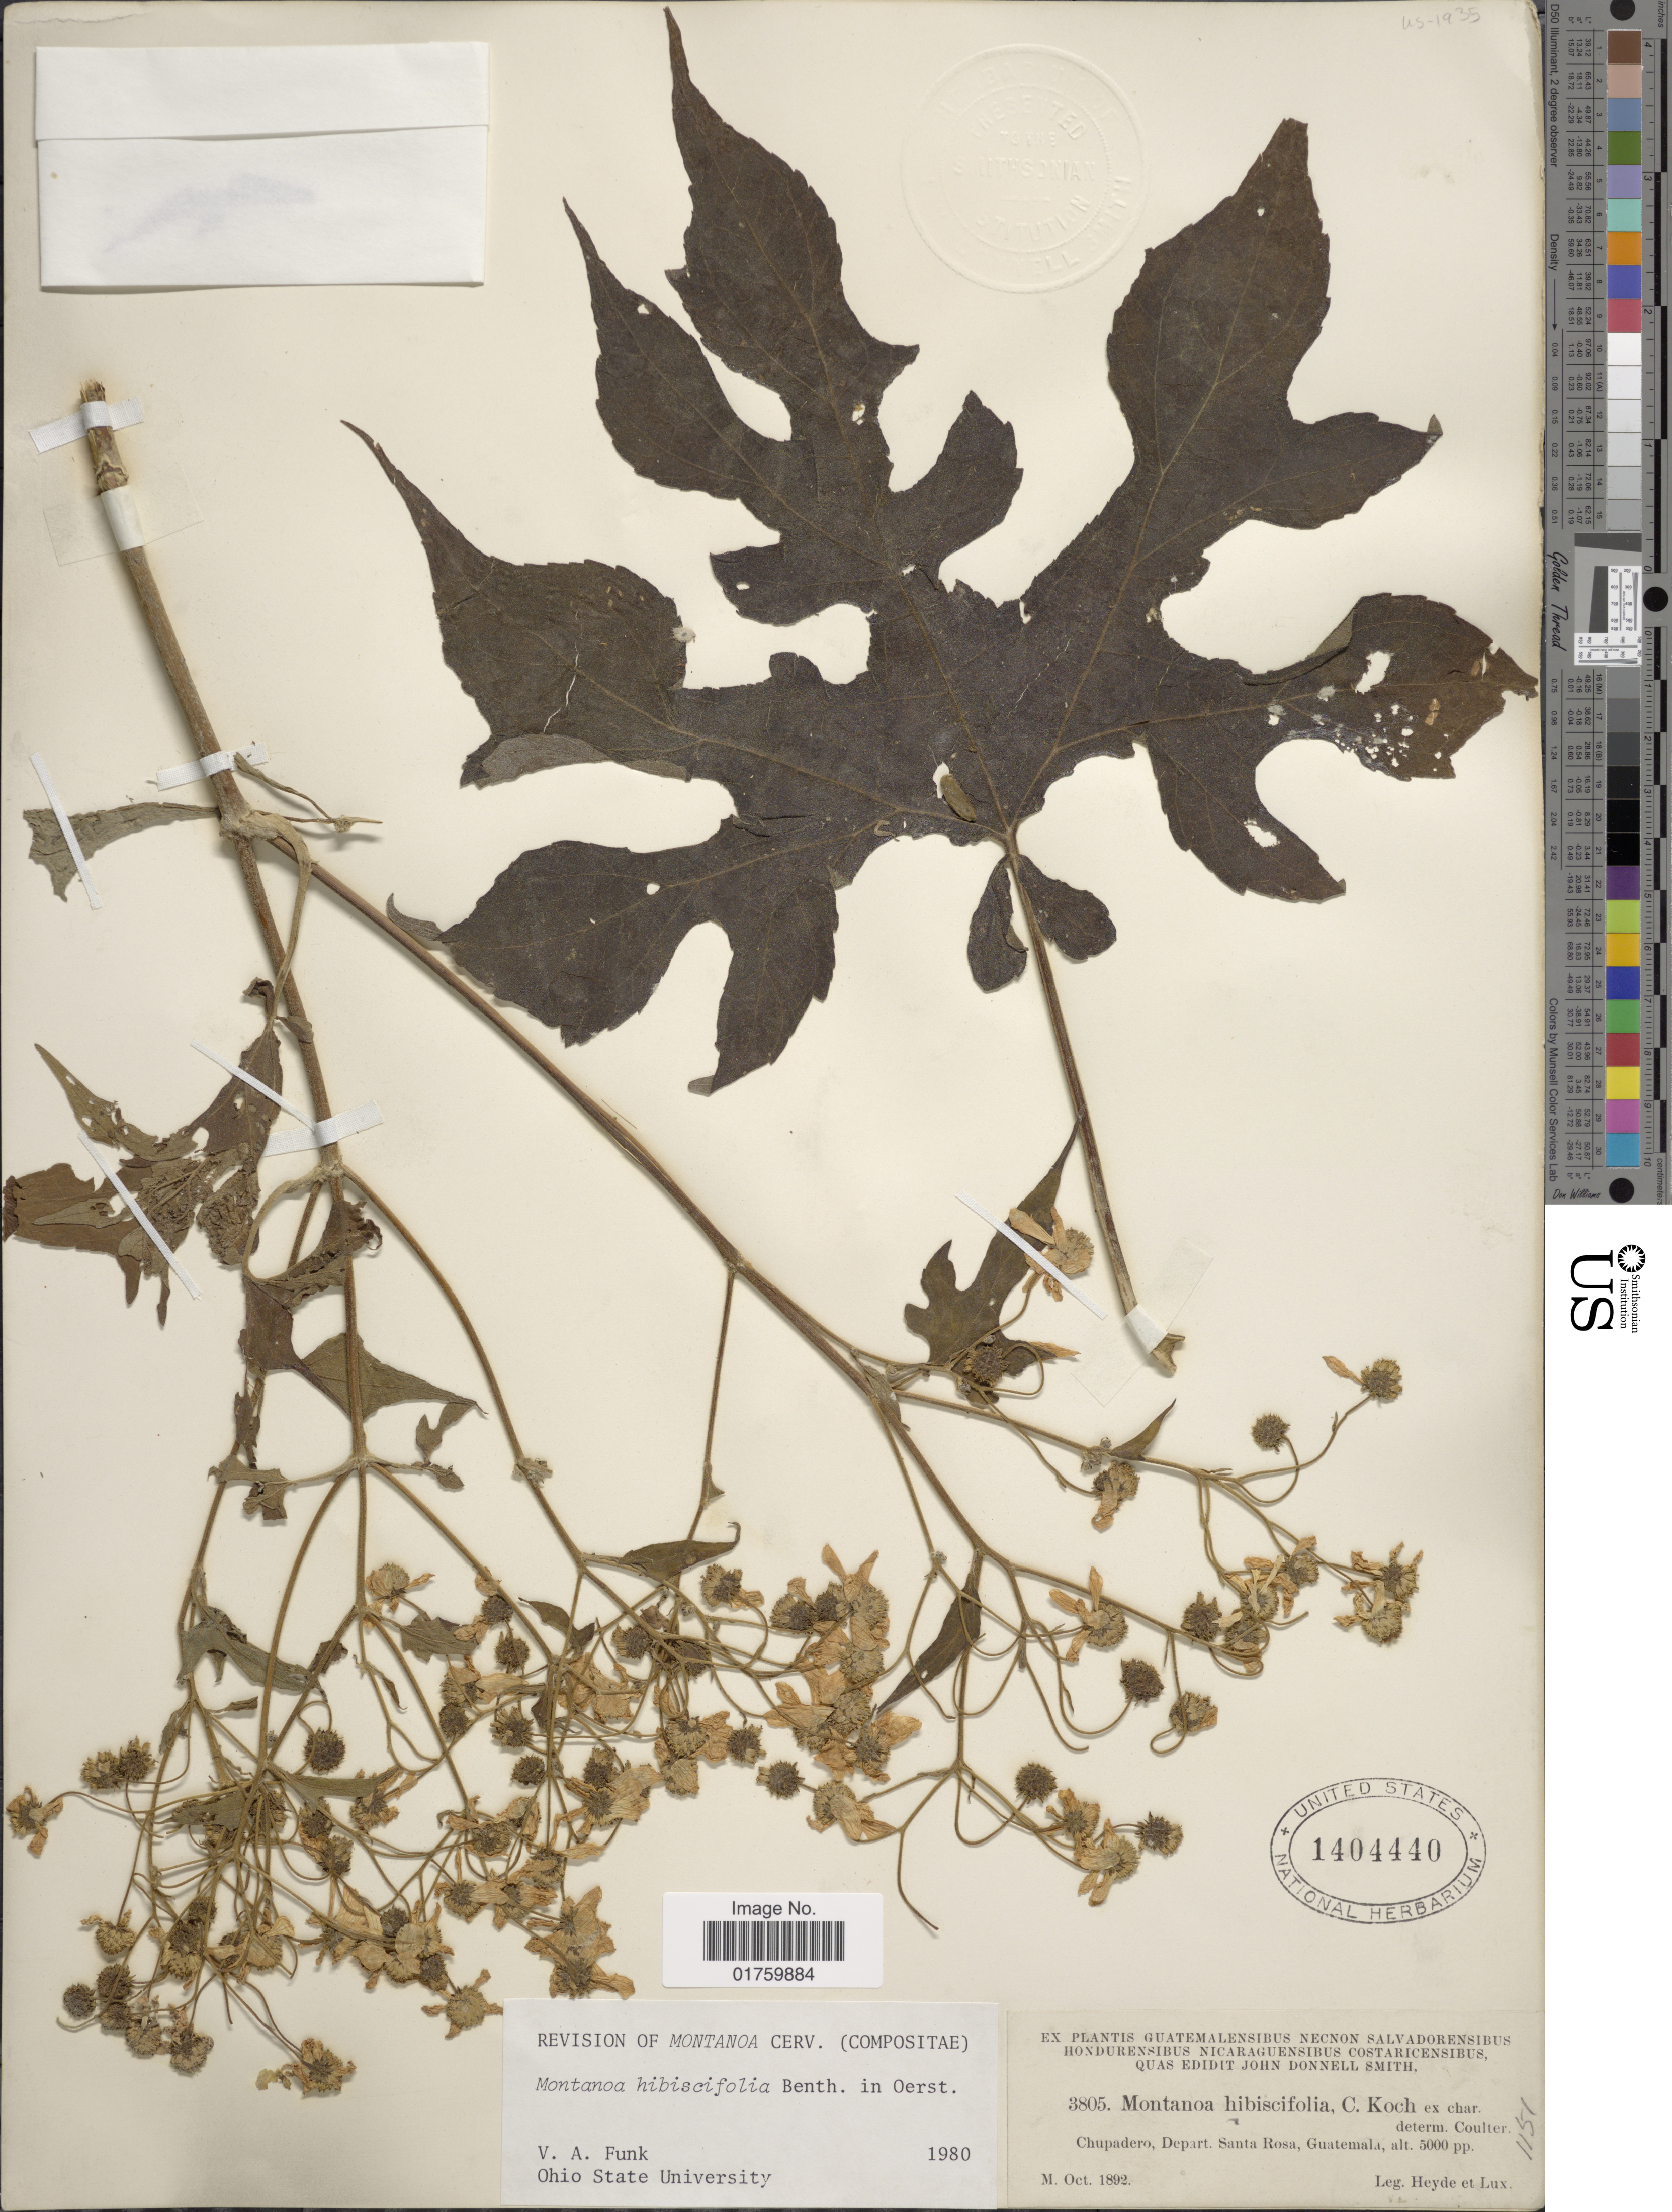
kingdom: Plantae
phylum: Tracheophyta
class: Magnoliopsida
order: Asterales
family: Asteraceae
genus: Montanoa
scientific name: Montanoa hibiscifolia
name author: Benth.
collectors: Heyde & Lux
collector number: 3805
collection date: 1892-10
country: Guatemala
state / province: Santa Rosa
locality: Chupadero.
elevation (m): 1524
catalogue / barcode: US 1404440